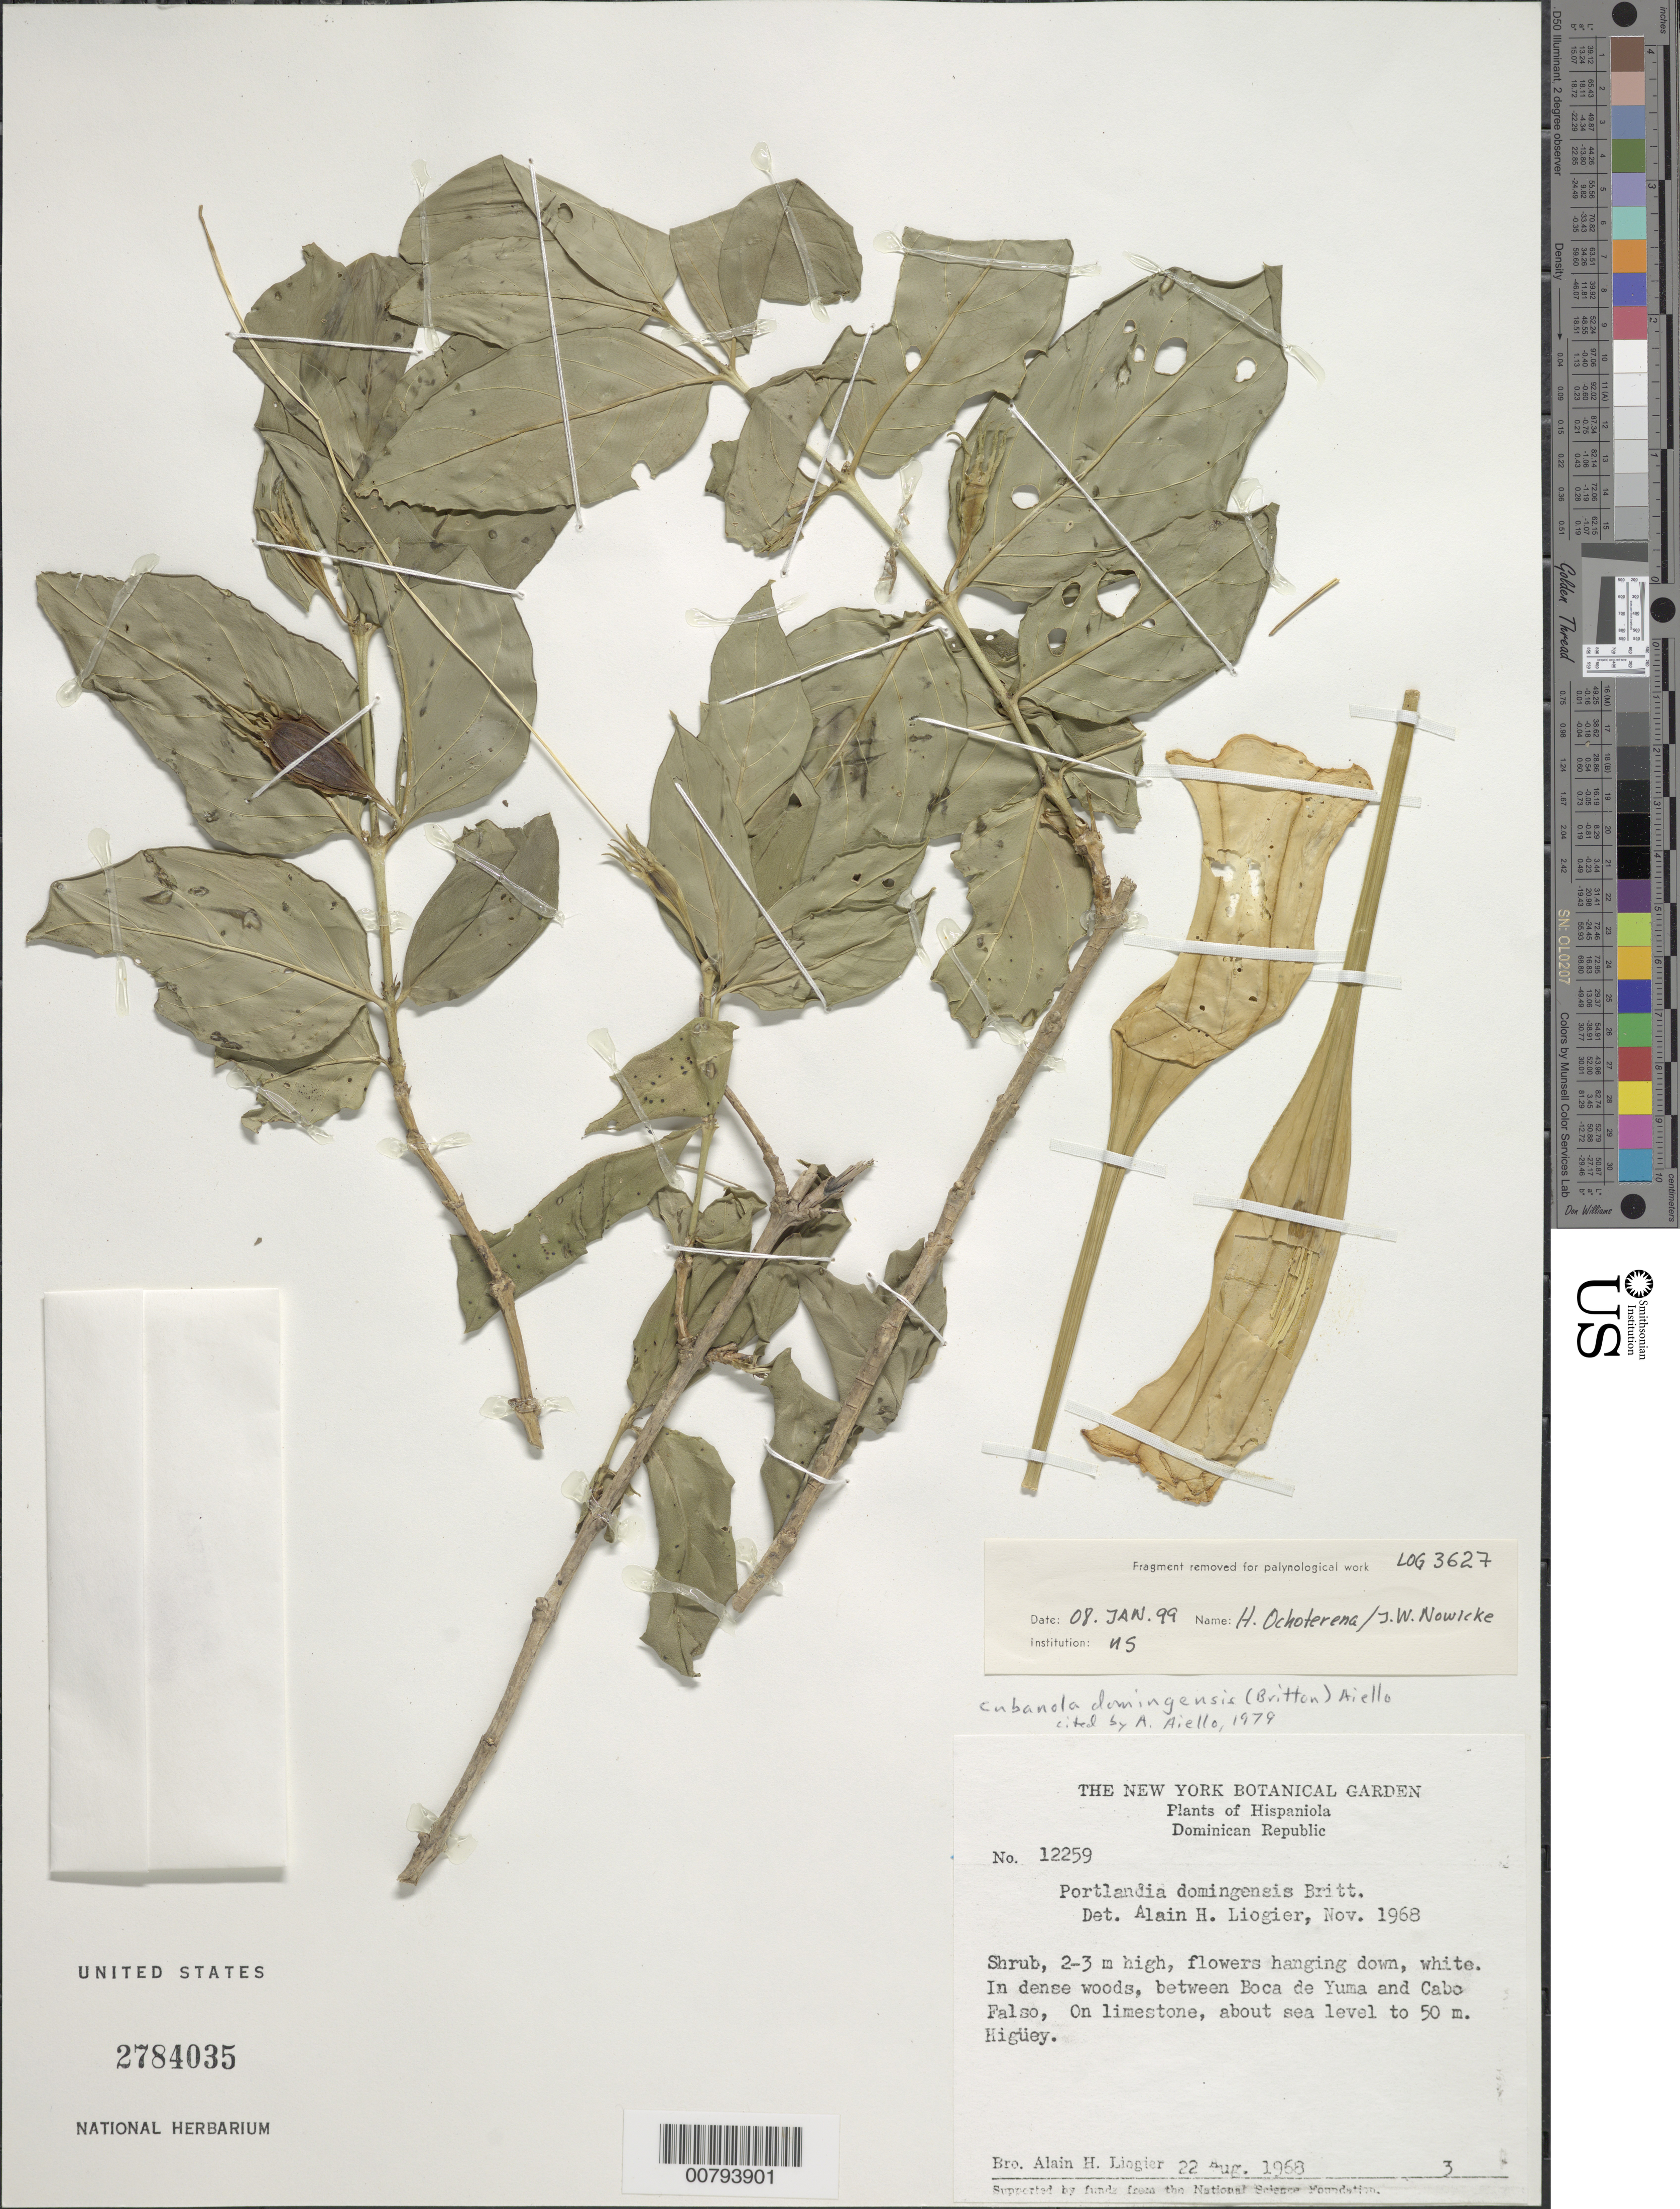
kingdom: Plantae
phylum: Tracheophyta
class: Magnoliopsida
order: Gentianales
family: Rubiaceae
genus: Cubanola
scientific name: Cubanola domingensis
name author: (Britton) Aiello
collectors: A. H. Liogier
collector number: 12259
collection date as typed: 22 Aug 1968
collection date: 1968-08-22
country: Dominican Republic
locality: Between Boca de Yuma and Cabo Falso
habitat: Dense woods; on limestone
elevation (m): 0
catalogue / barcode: US 2784035